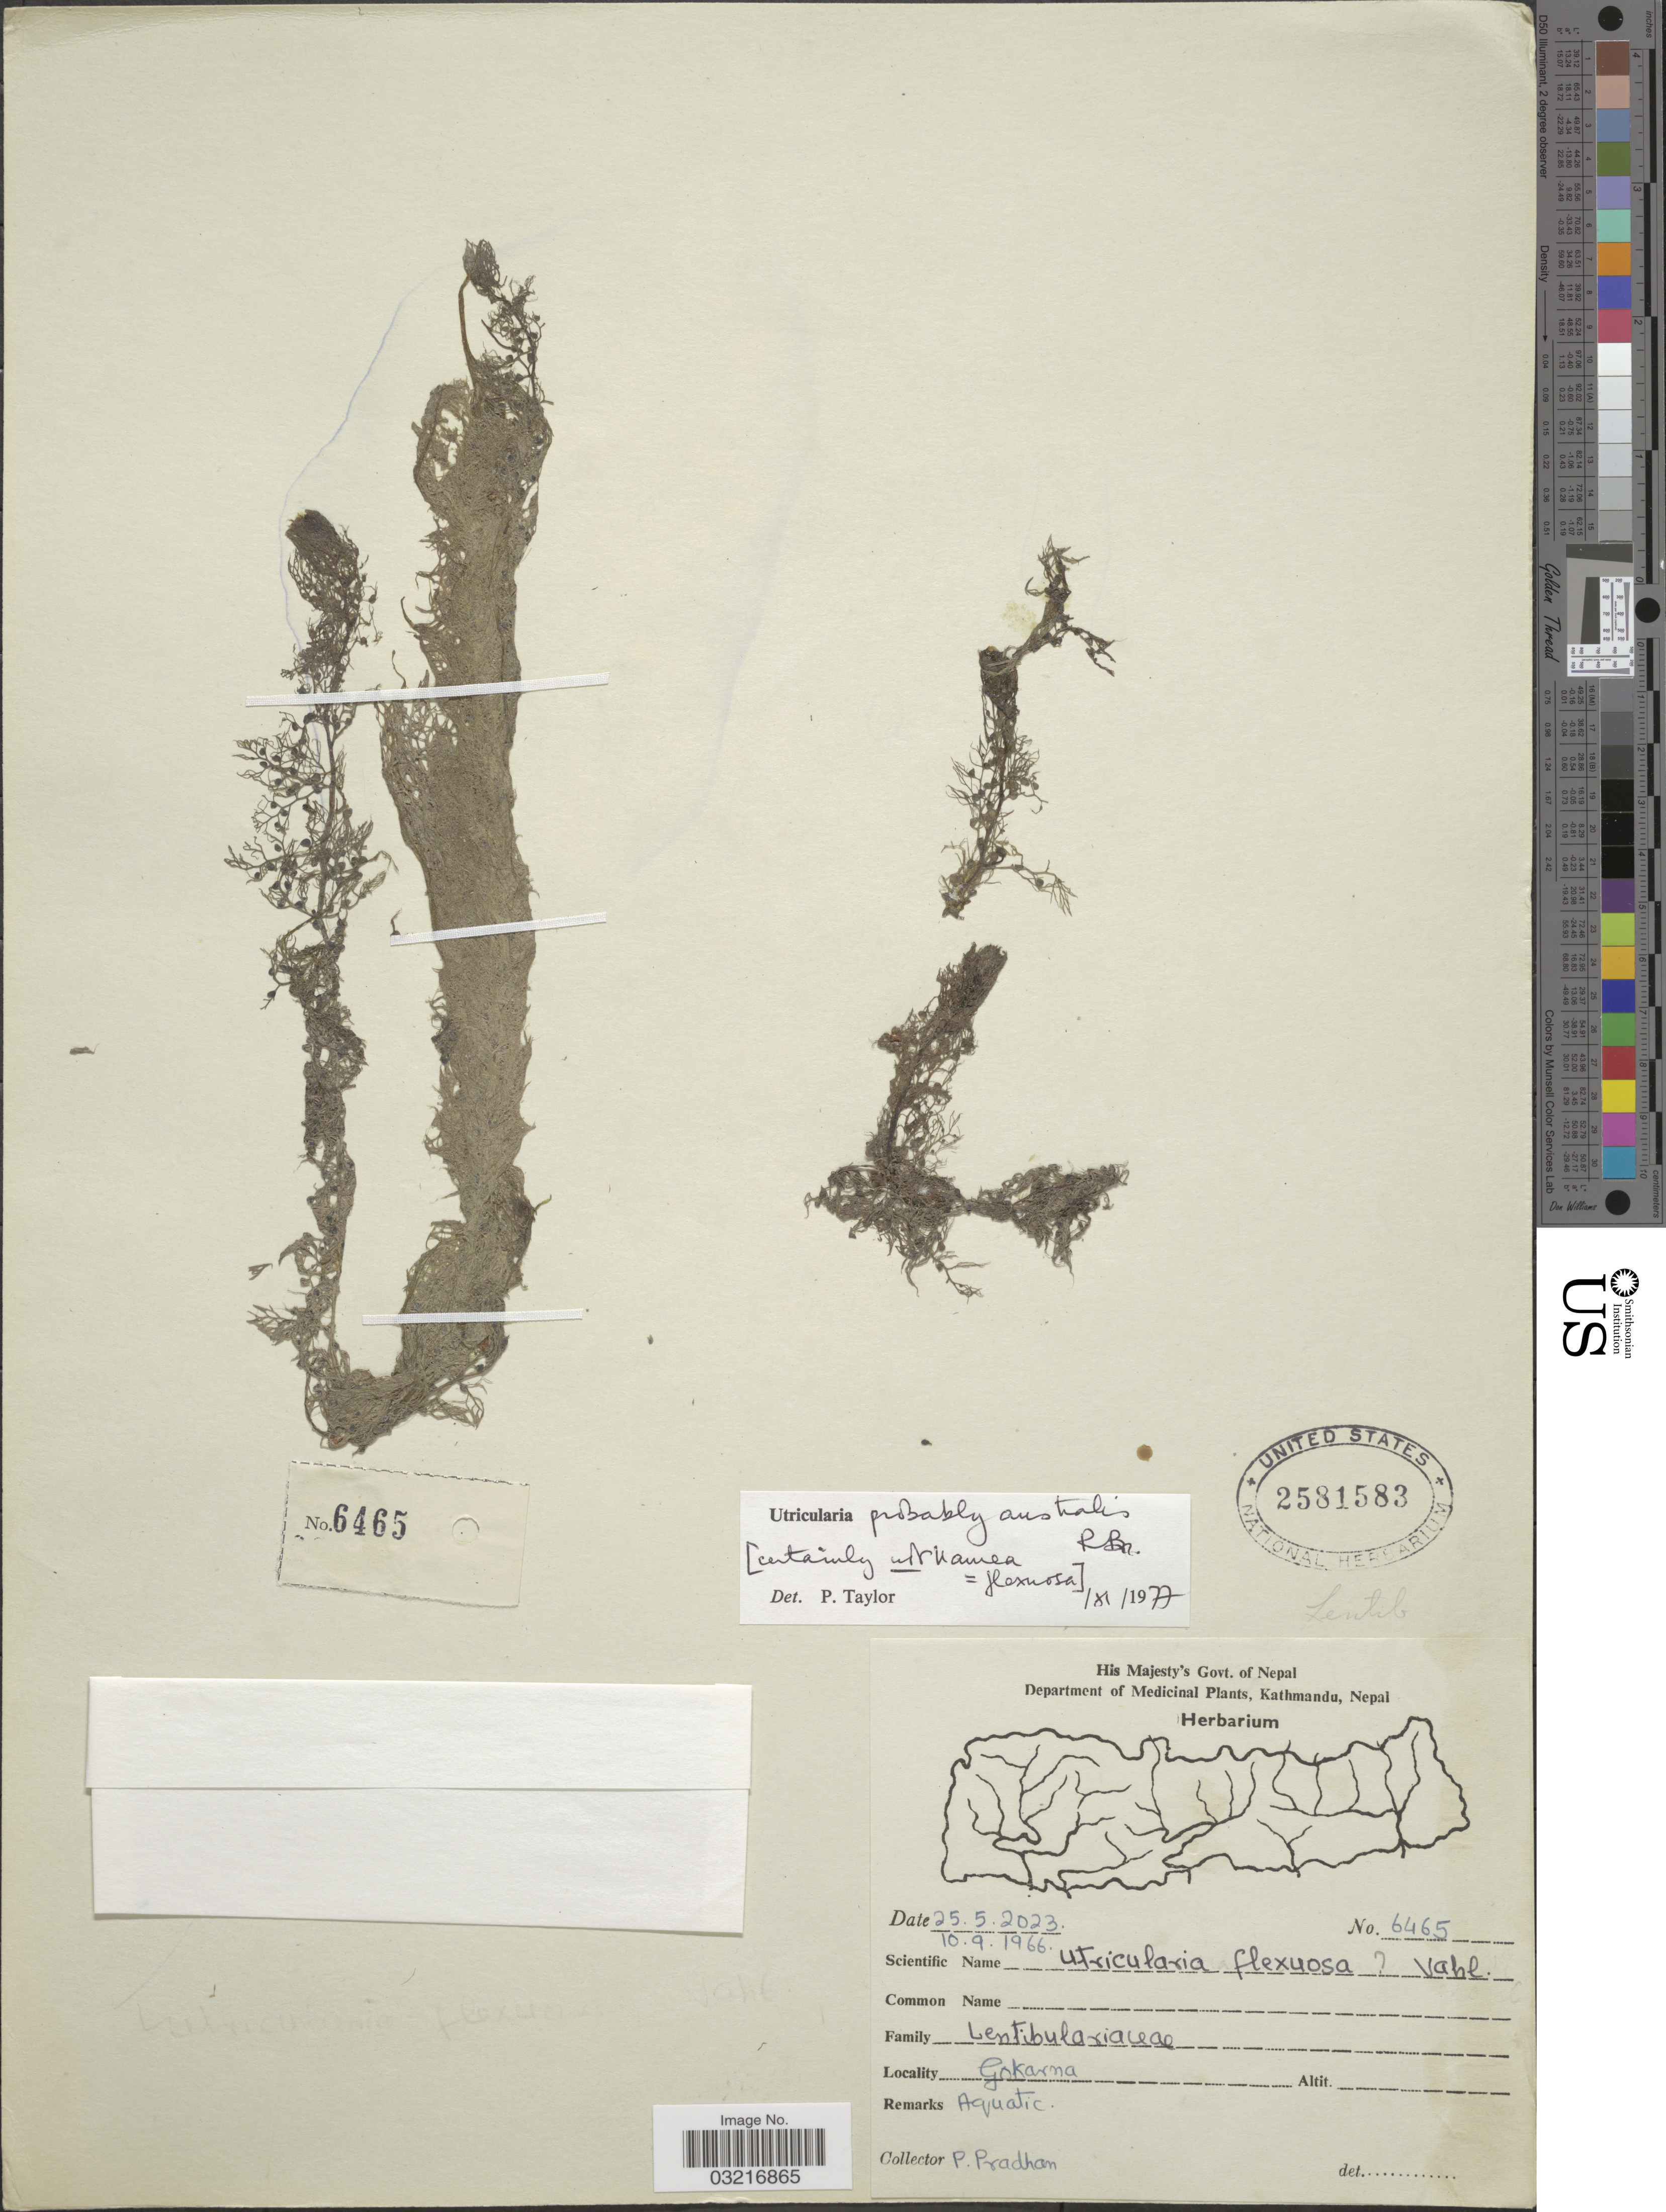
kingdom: Plantae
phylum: Tracheophyta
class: Magnoliopsida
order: Lamiales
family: Lentibulariaceae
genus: Utricularia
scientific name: Utricularia australis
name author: R. Br.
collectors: P. Pradhan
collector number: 6465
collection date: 1966-09-10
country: Nepal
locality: Gokarna.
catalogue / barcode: US 2581583